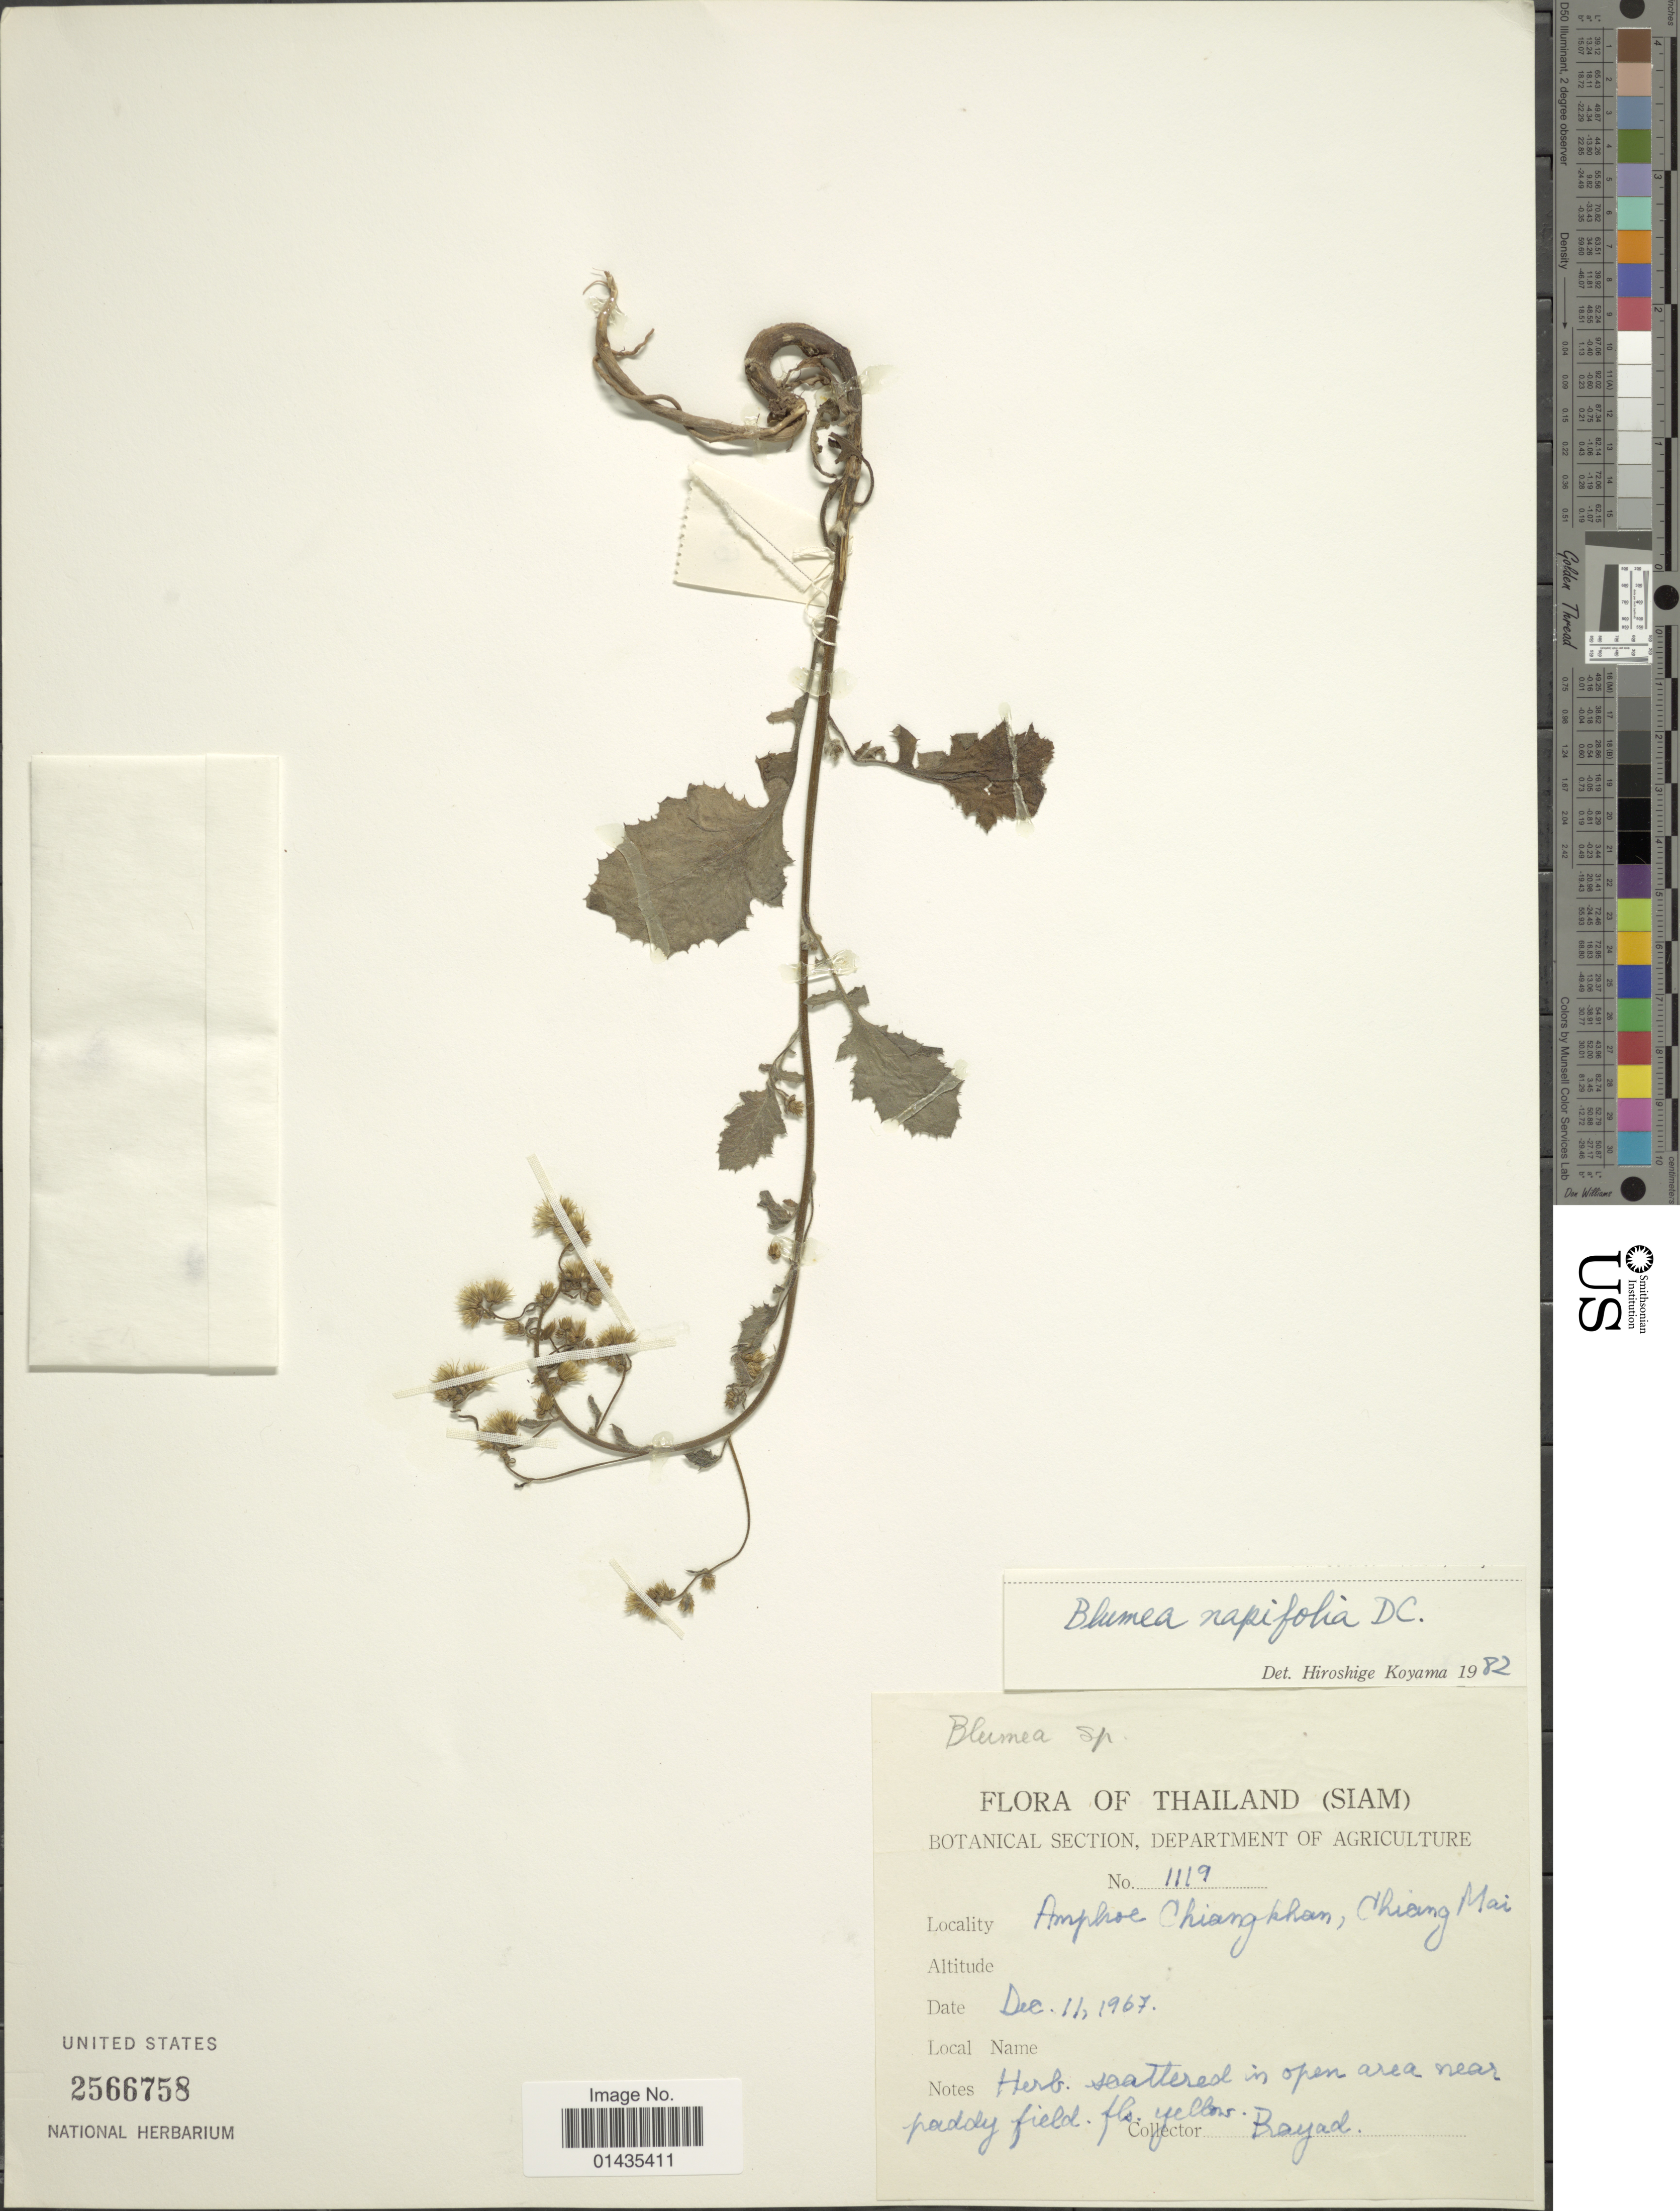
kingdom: Plantae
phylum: Tracheophyta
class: Magnoliopsida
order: Asterales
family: Asteraceae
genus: Blumea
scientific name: Blumea napifolia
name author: DC.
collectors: Prayad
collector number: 1119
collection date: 1967-12-11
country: Thailand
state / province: Chiang Mai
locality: Siam, Amphoe, Chiangkhan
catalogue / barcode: US 2566758